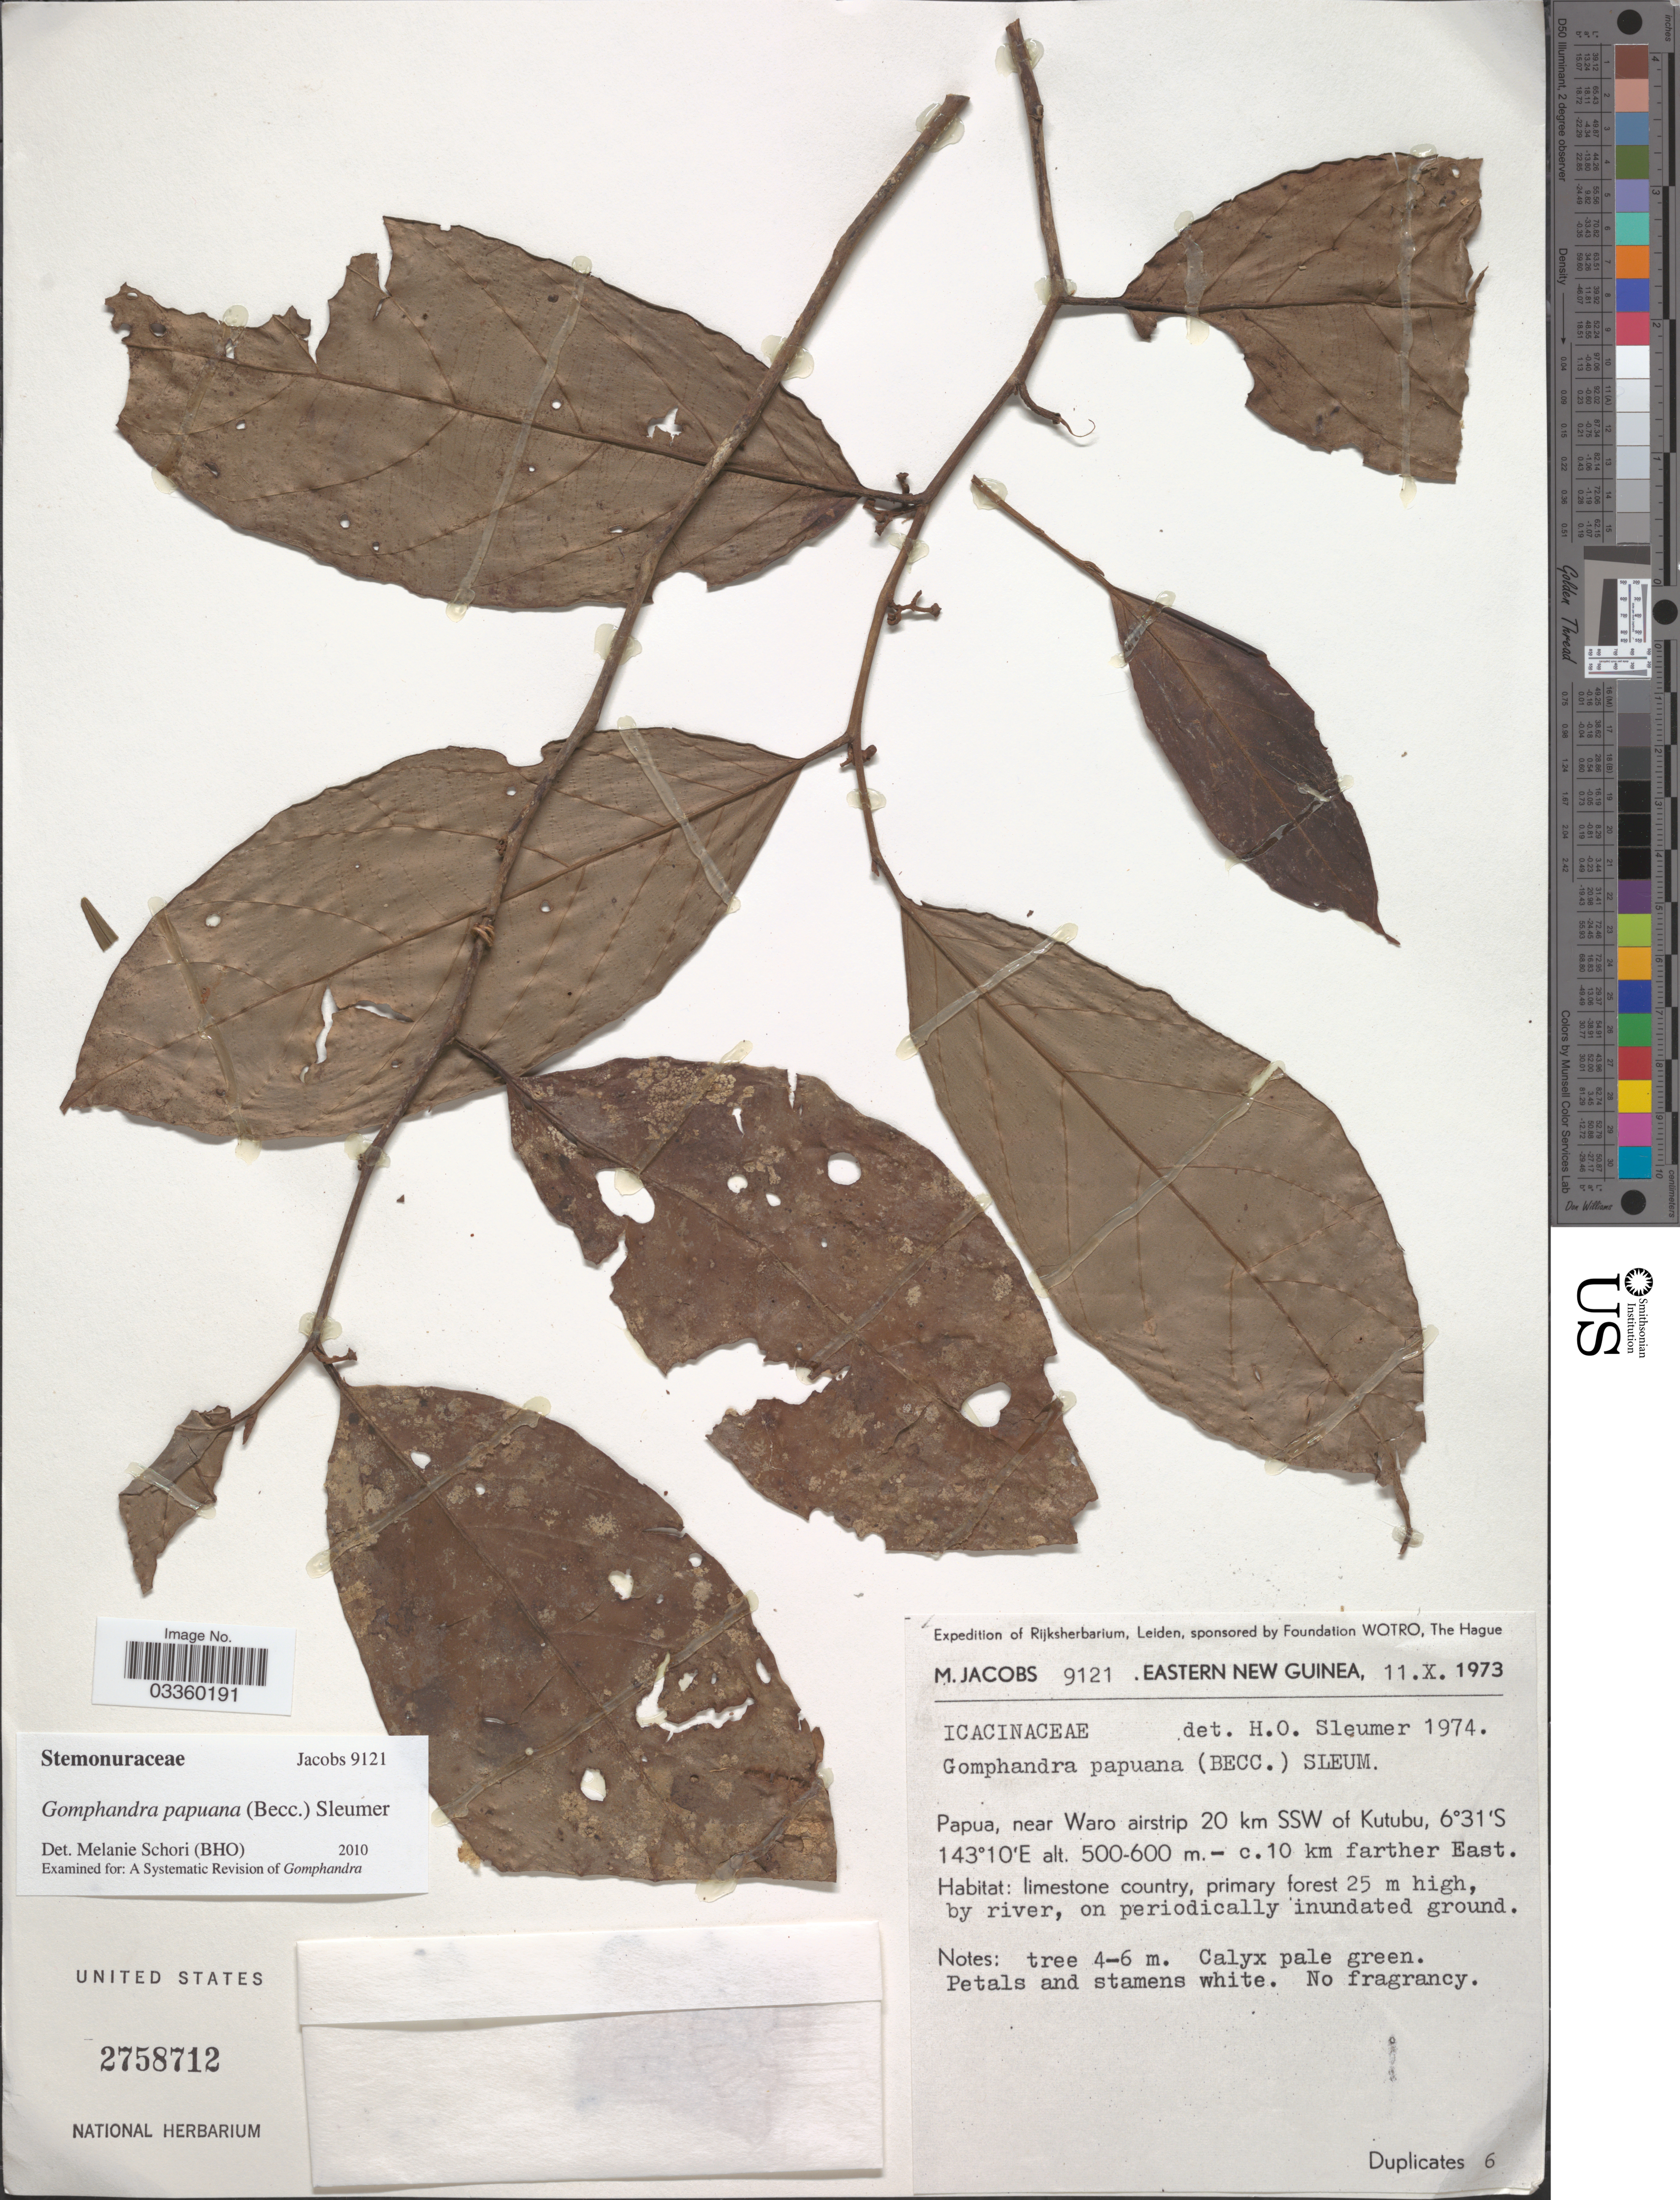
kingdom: Plantae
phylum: Tracheophyta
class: Magnoliopsida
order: Cardiopteridales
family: Stemonuraceae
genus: Gomphandra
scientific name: Gomphandra papuana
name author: (Becc.) Sleumer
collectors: M. Jacobs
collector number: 9121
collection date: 1973-10-11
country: Papua New Guinea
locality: Eastern New Guinea. Papua, near Waro airstrip 20 km SSW of Kutubu - c. 10 km father East.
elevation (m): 500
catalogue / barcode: US 2758712